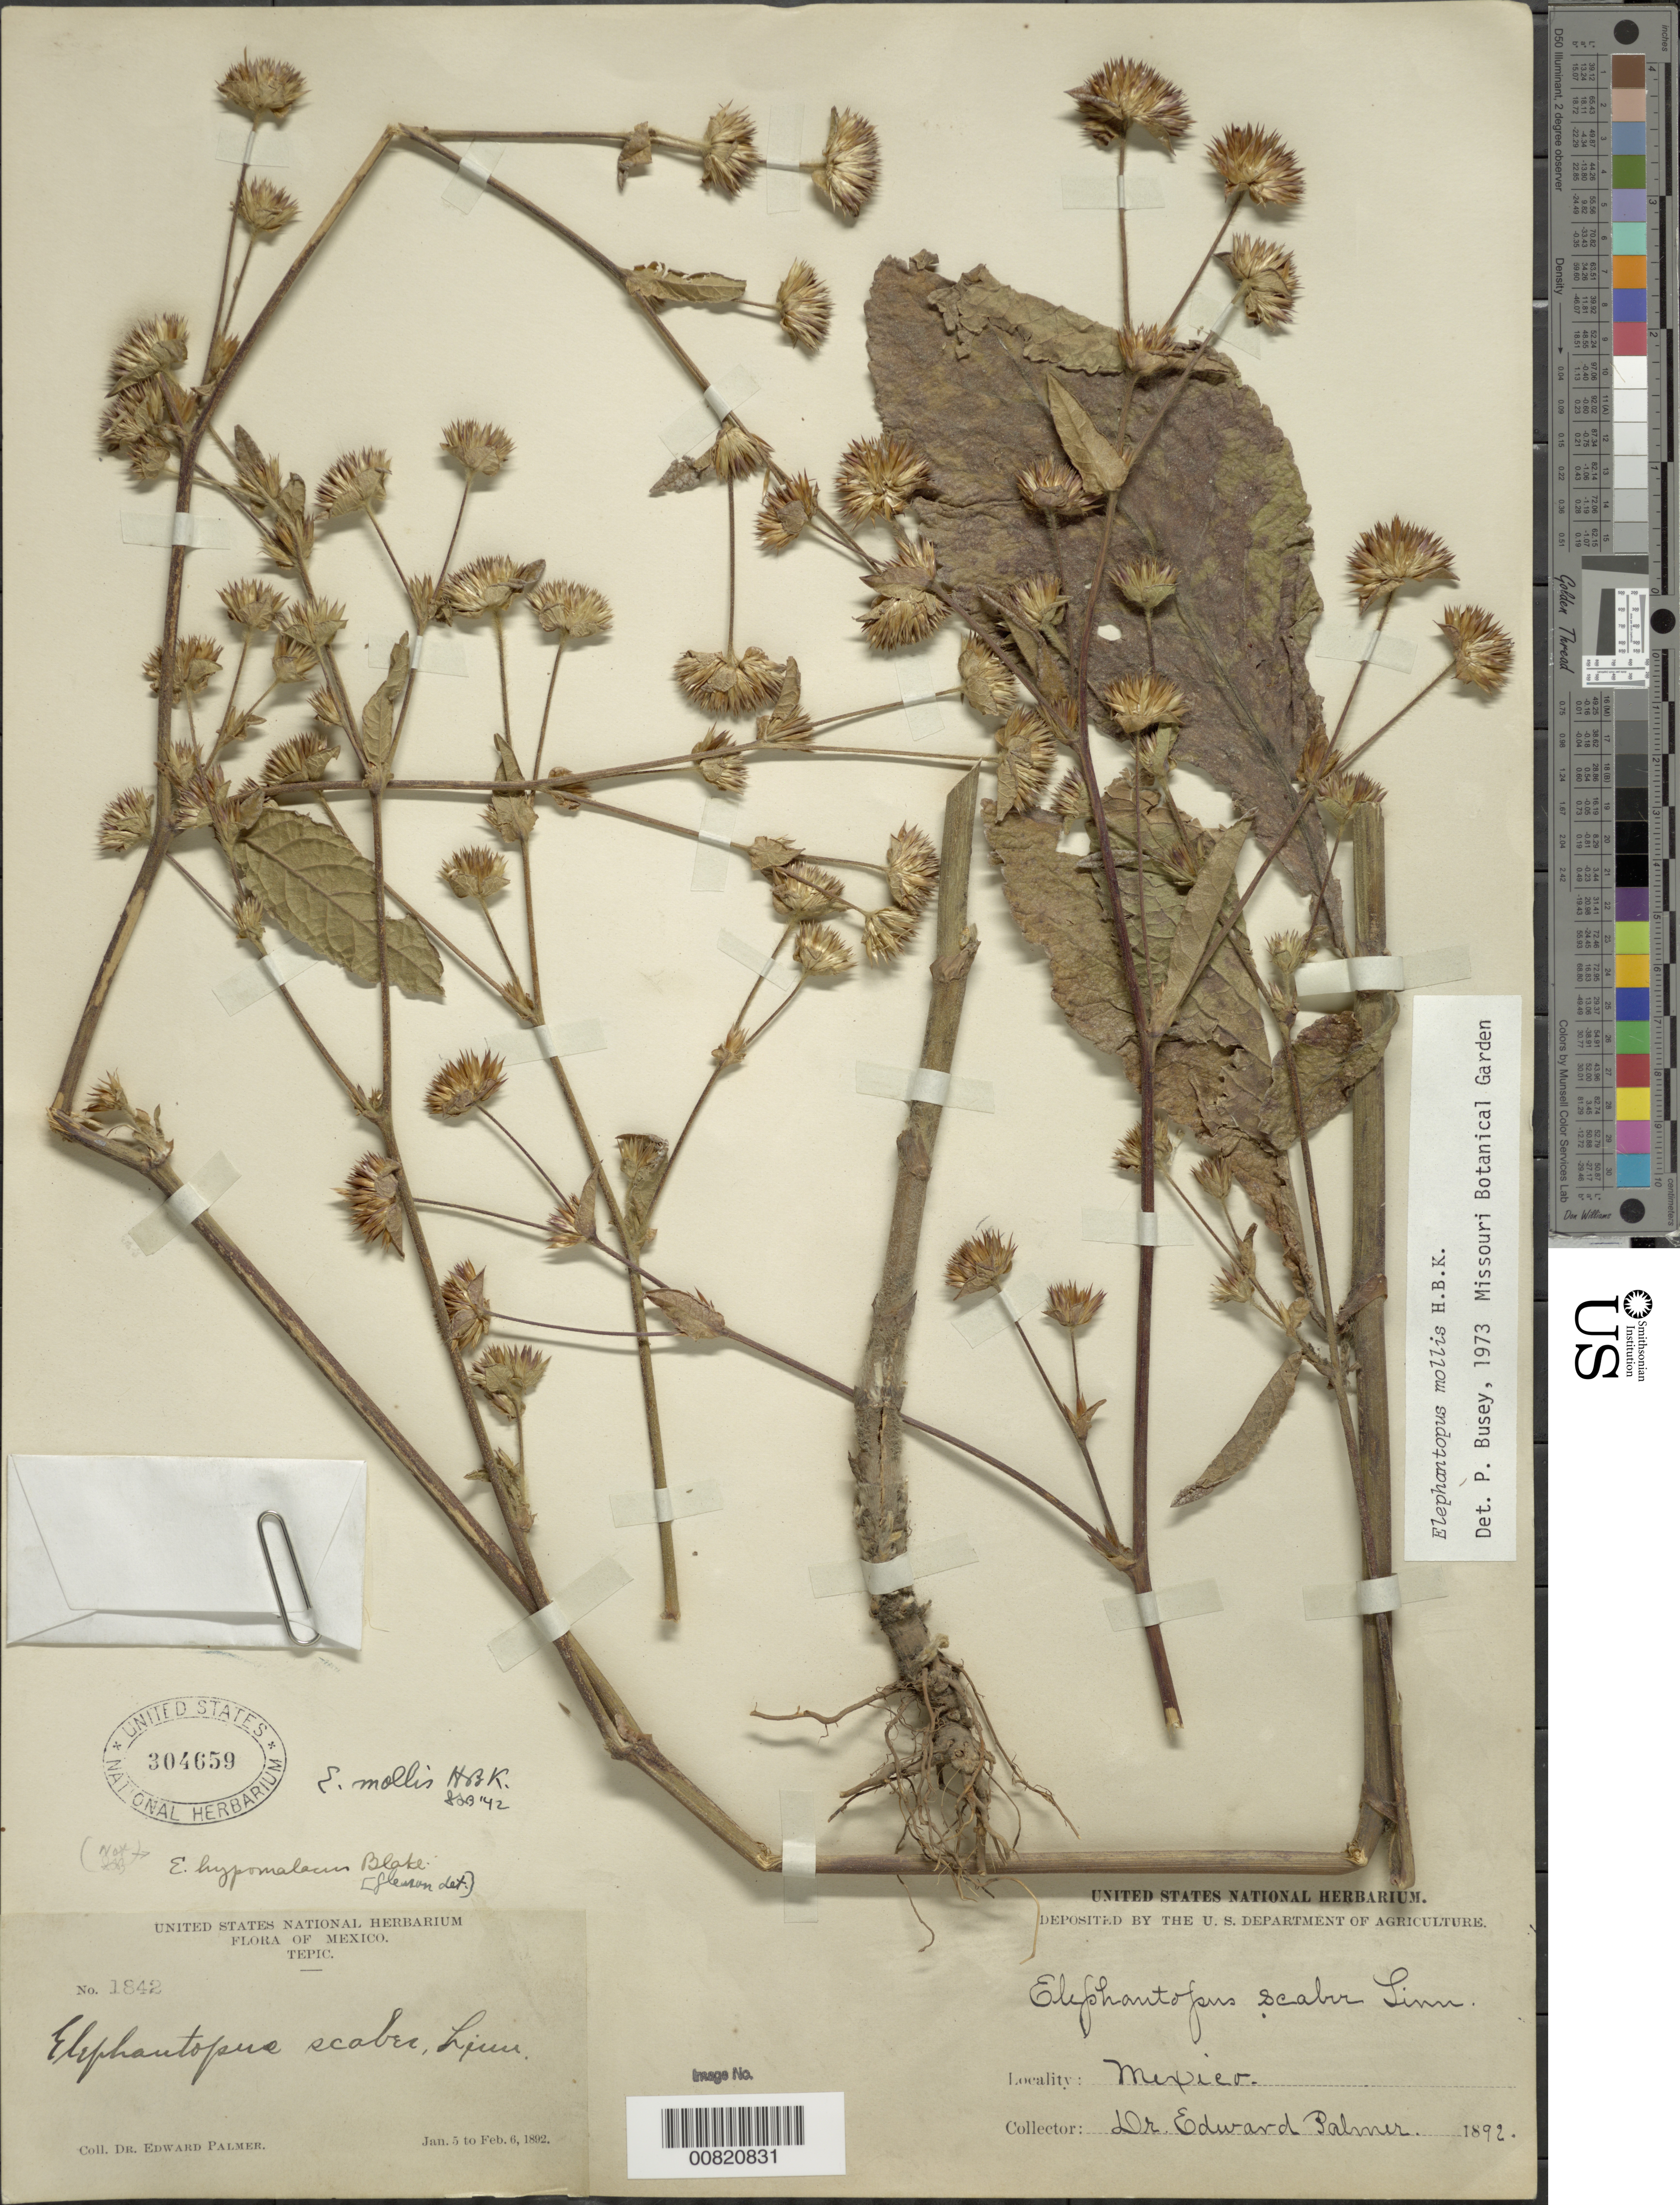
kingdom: Plantae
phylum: Tracheophyta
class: Magnoliopsida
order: Asterales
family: Asteraceae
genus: Elephantopus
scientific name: Elephantopus mollis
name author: Kunth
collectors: E. Palmer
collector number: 1842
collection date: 1892-01-05/1892-02-06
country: Mexico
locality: Tepic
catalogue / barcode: US 304659